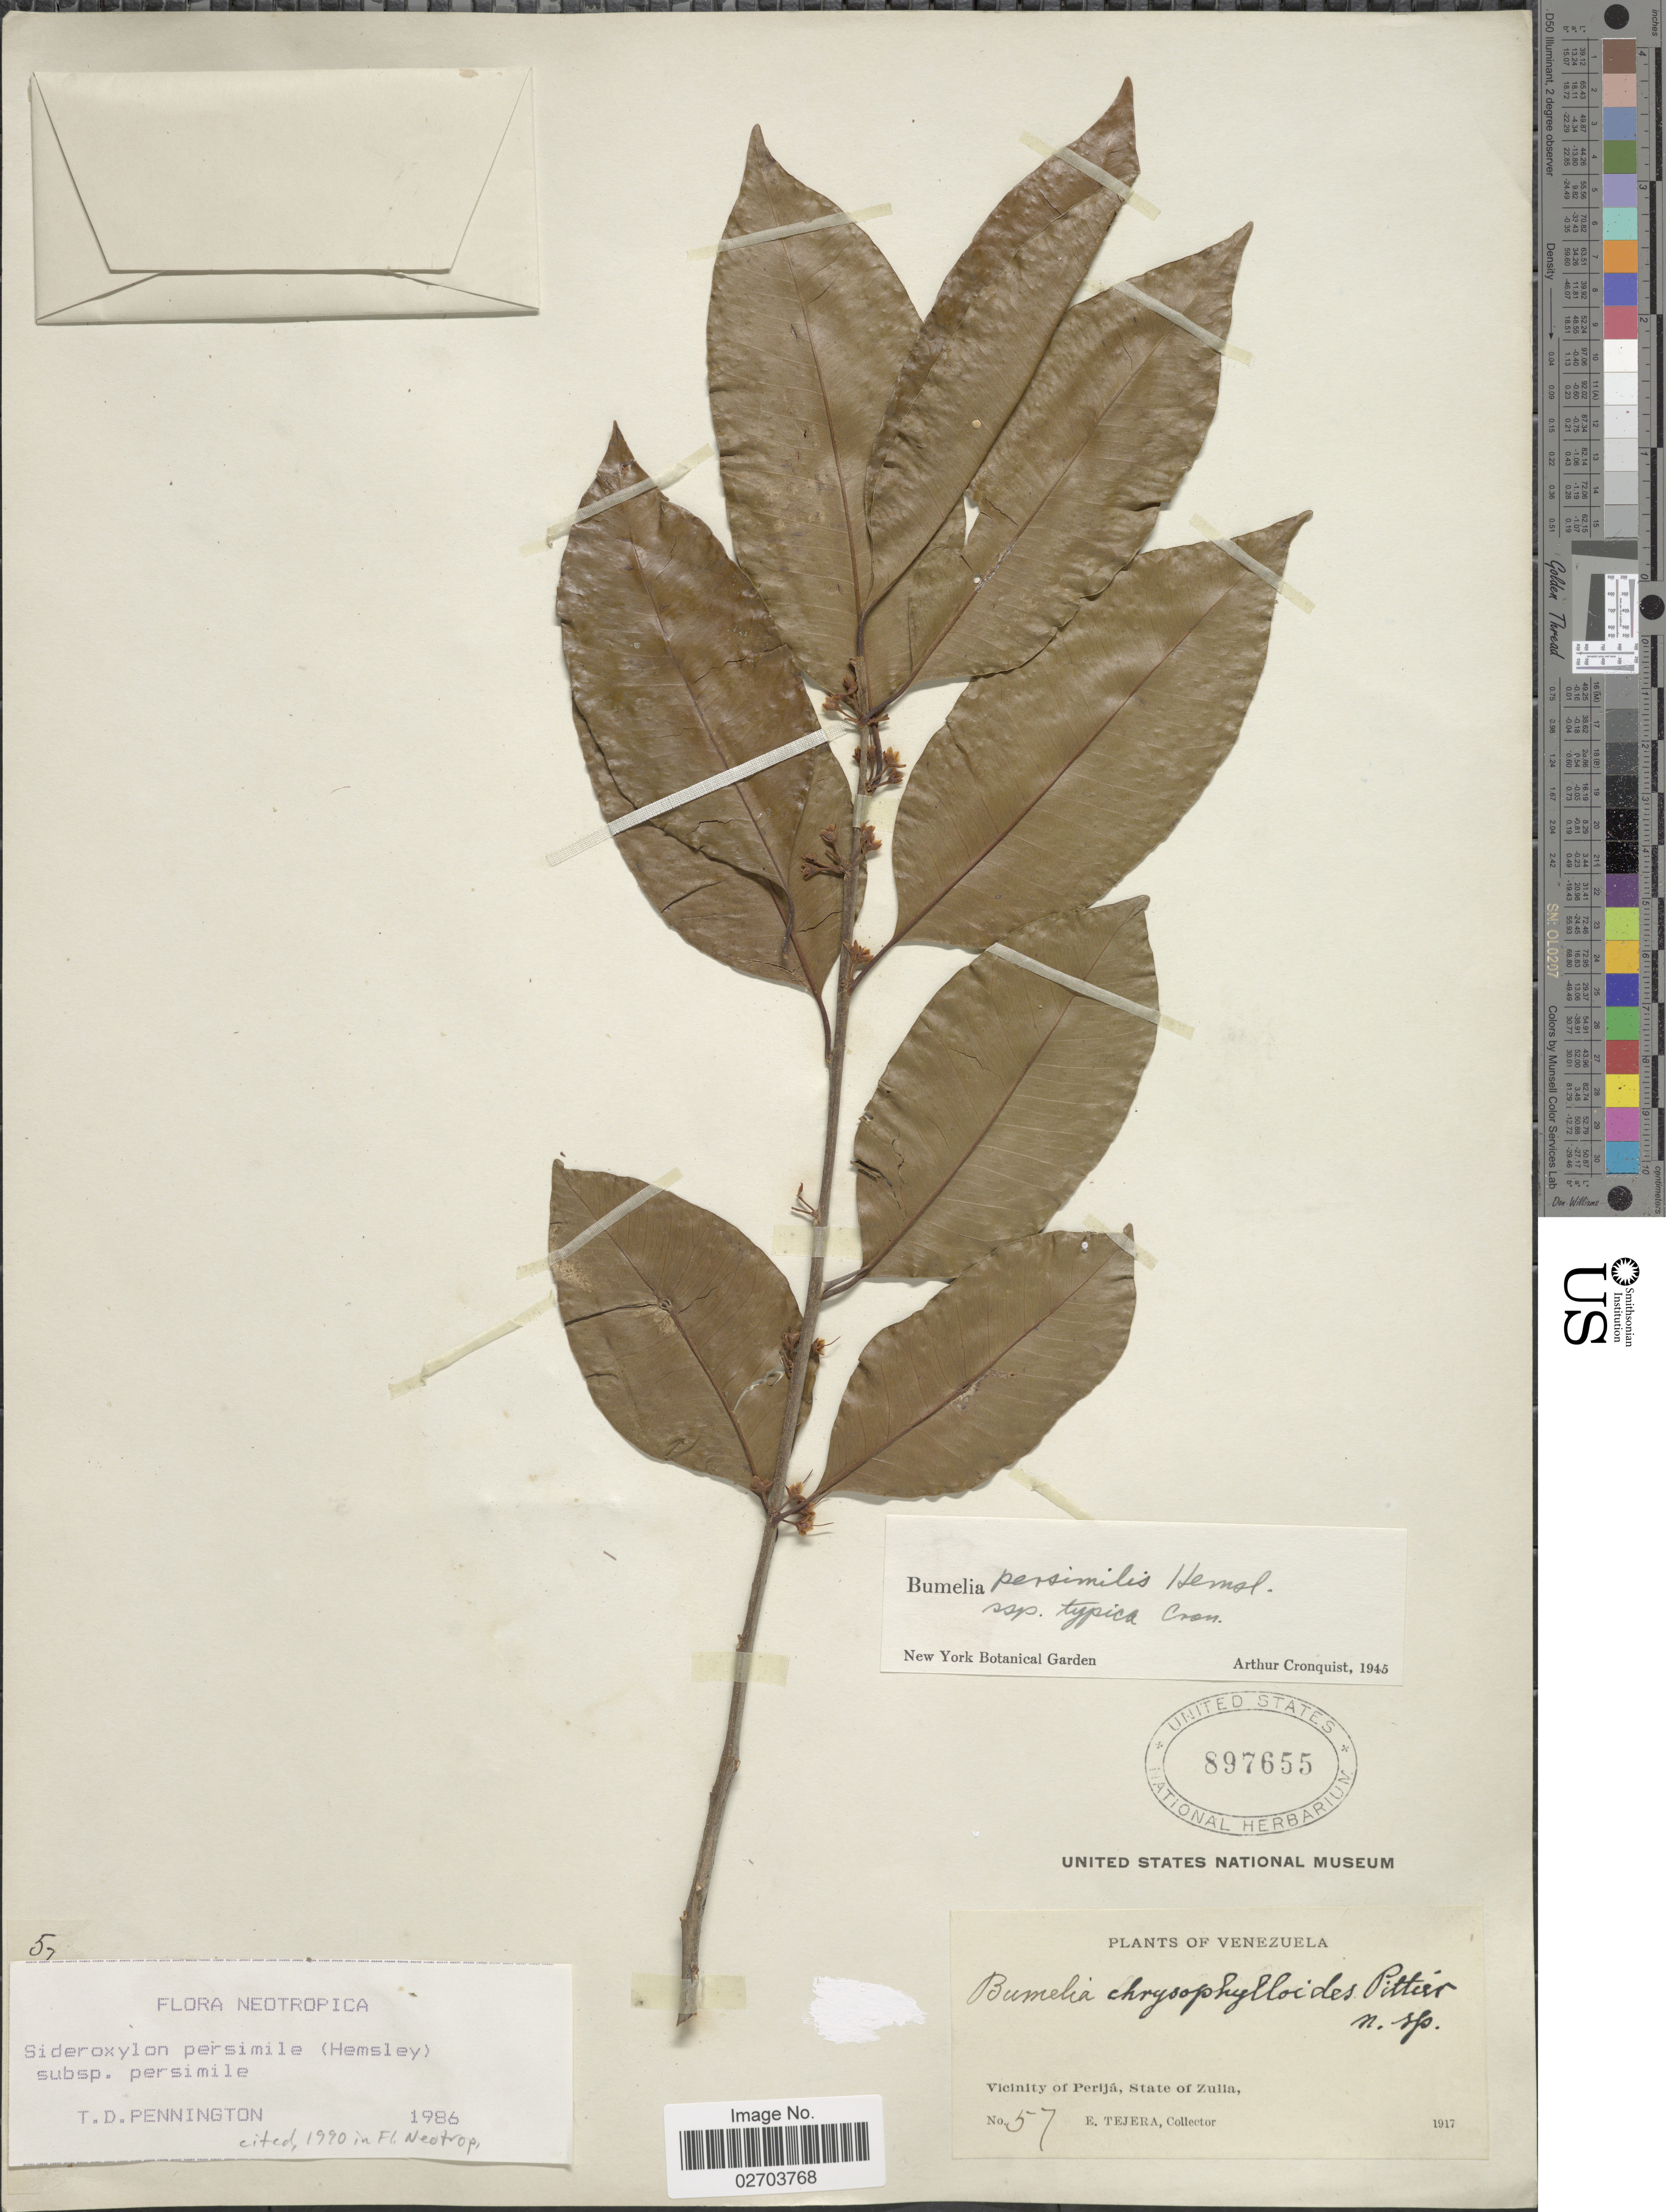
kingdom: Plantae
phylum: Tracheophyta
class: Magnoliopsida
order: Ericales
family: Sapotaceae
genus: Sideroxylon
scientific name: Sideroxylon persimile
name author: (Hemsl.) T.D. Penn.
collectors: E. Tejera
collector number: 57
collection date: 1917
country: Venezuela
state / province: Zulia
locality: Vicinity of Perijá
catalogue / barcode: US 897655